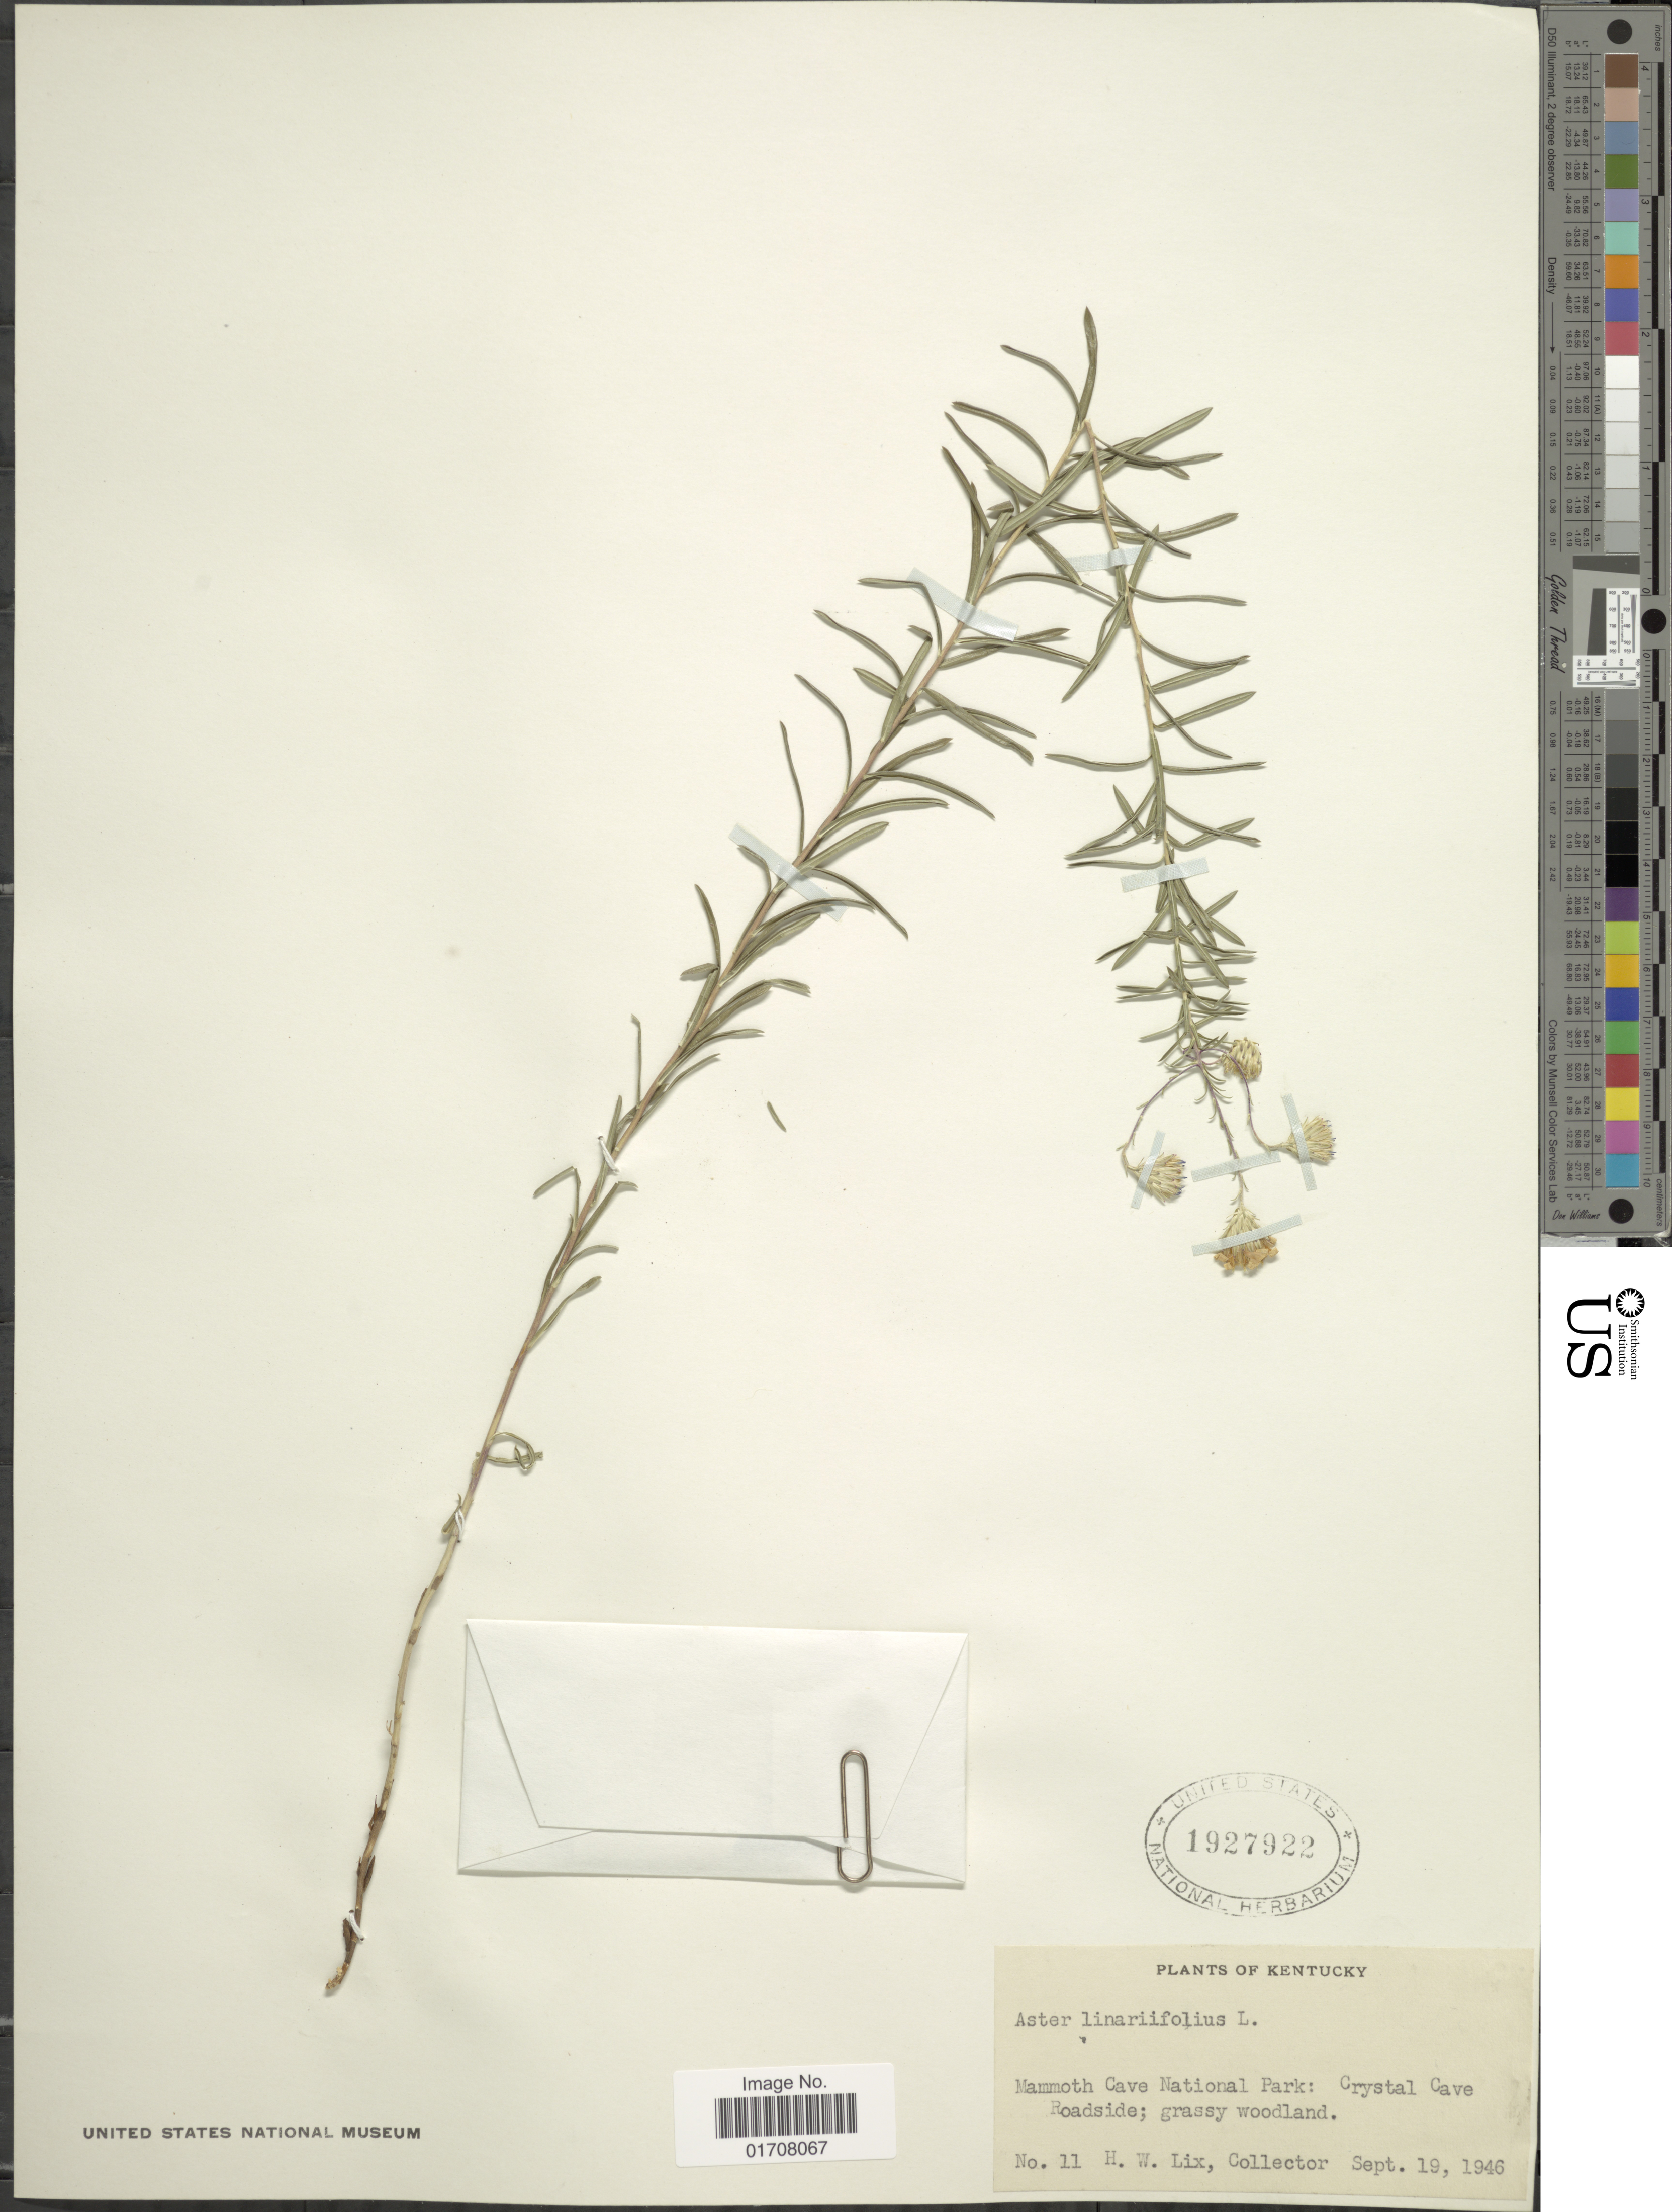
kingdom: Plantae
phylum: Tracheophyta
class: Magnoliopsida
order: Asterales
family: Asteraceae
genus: Ionactis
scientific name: Ionactis linariifolia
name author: (L.) Greene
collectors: H. W. Lix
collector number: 11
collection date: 1946-09-19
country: United States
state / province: Kentucky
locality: Mammoth Cave National Park: Crystal Cave Roadside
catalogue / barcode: US 1927922